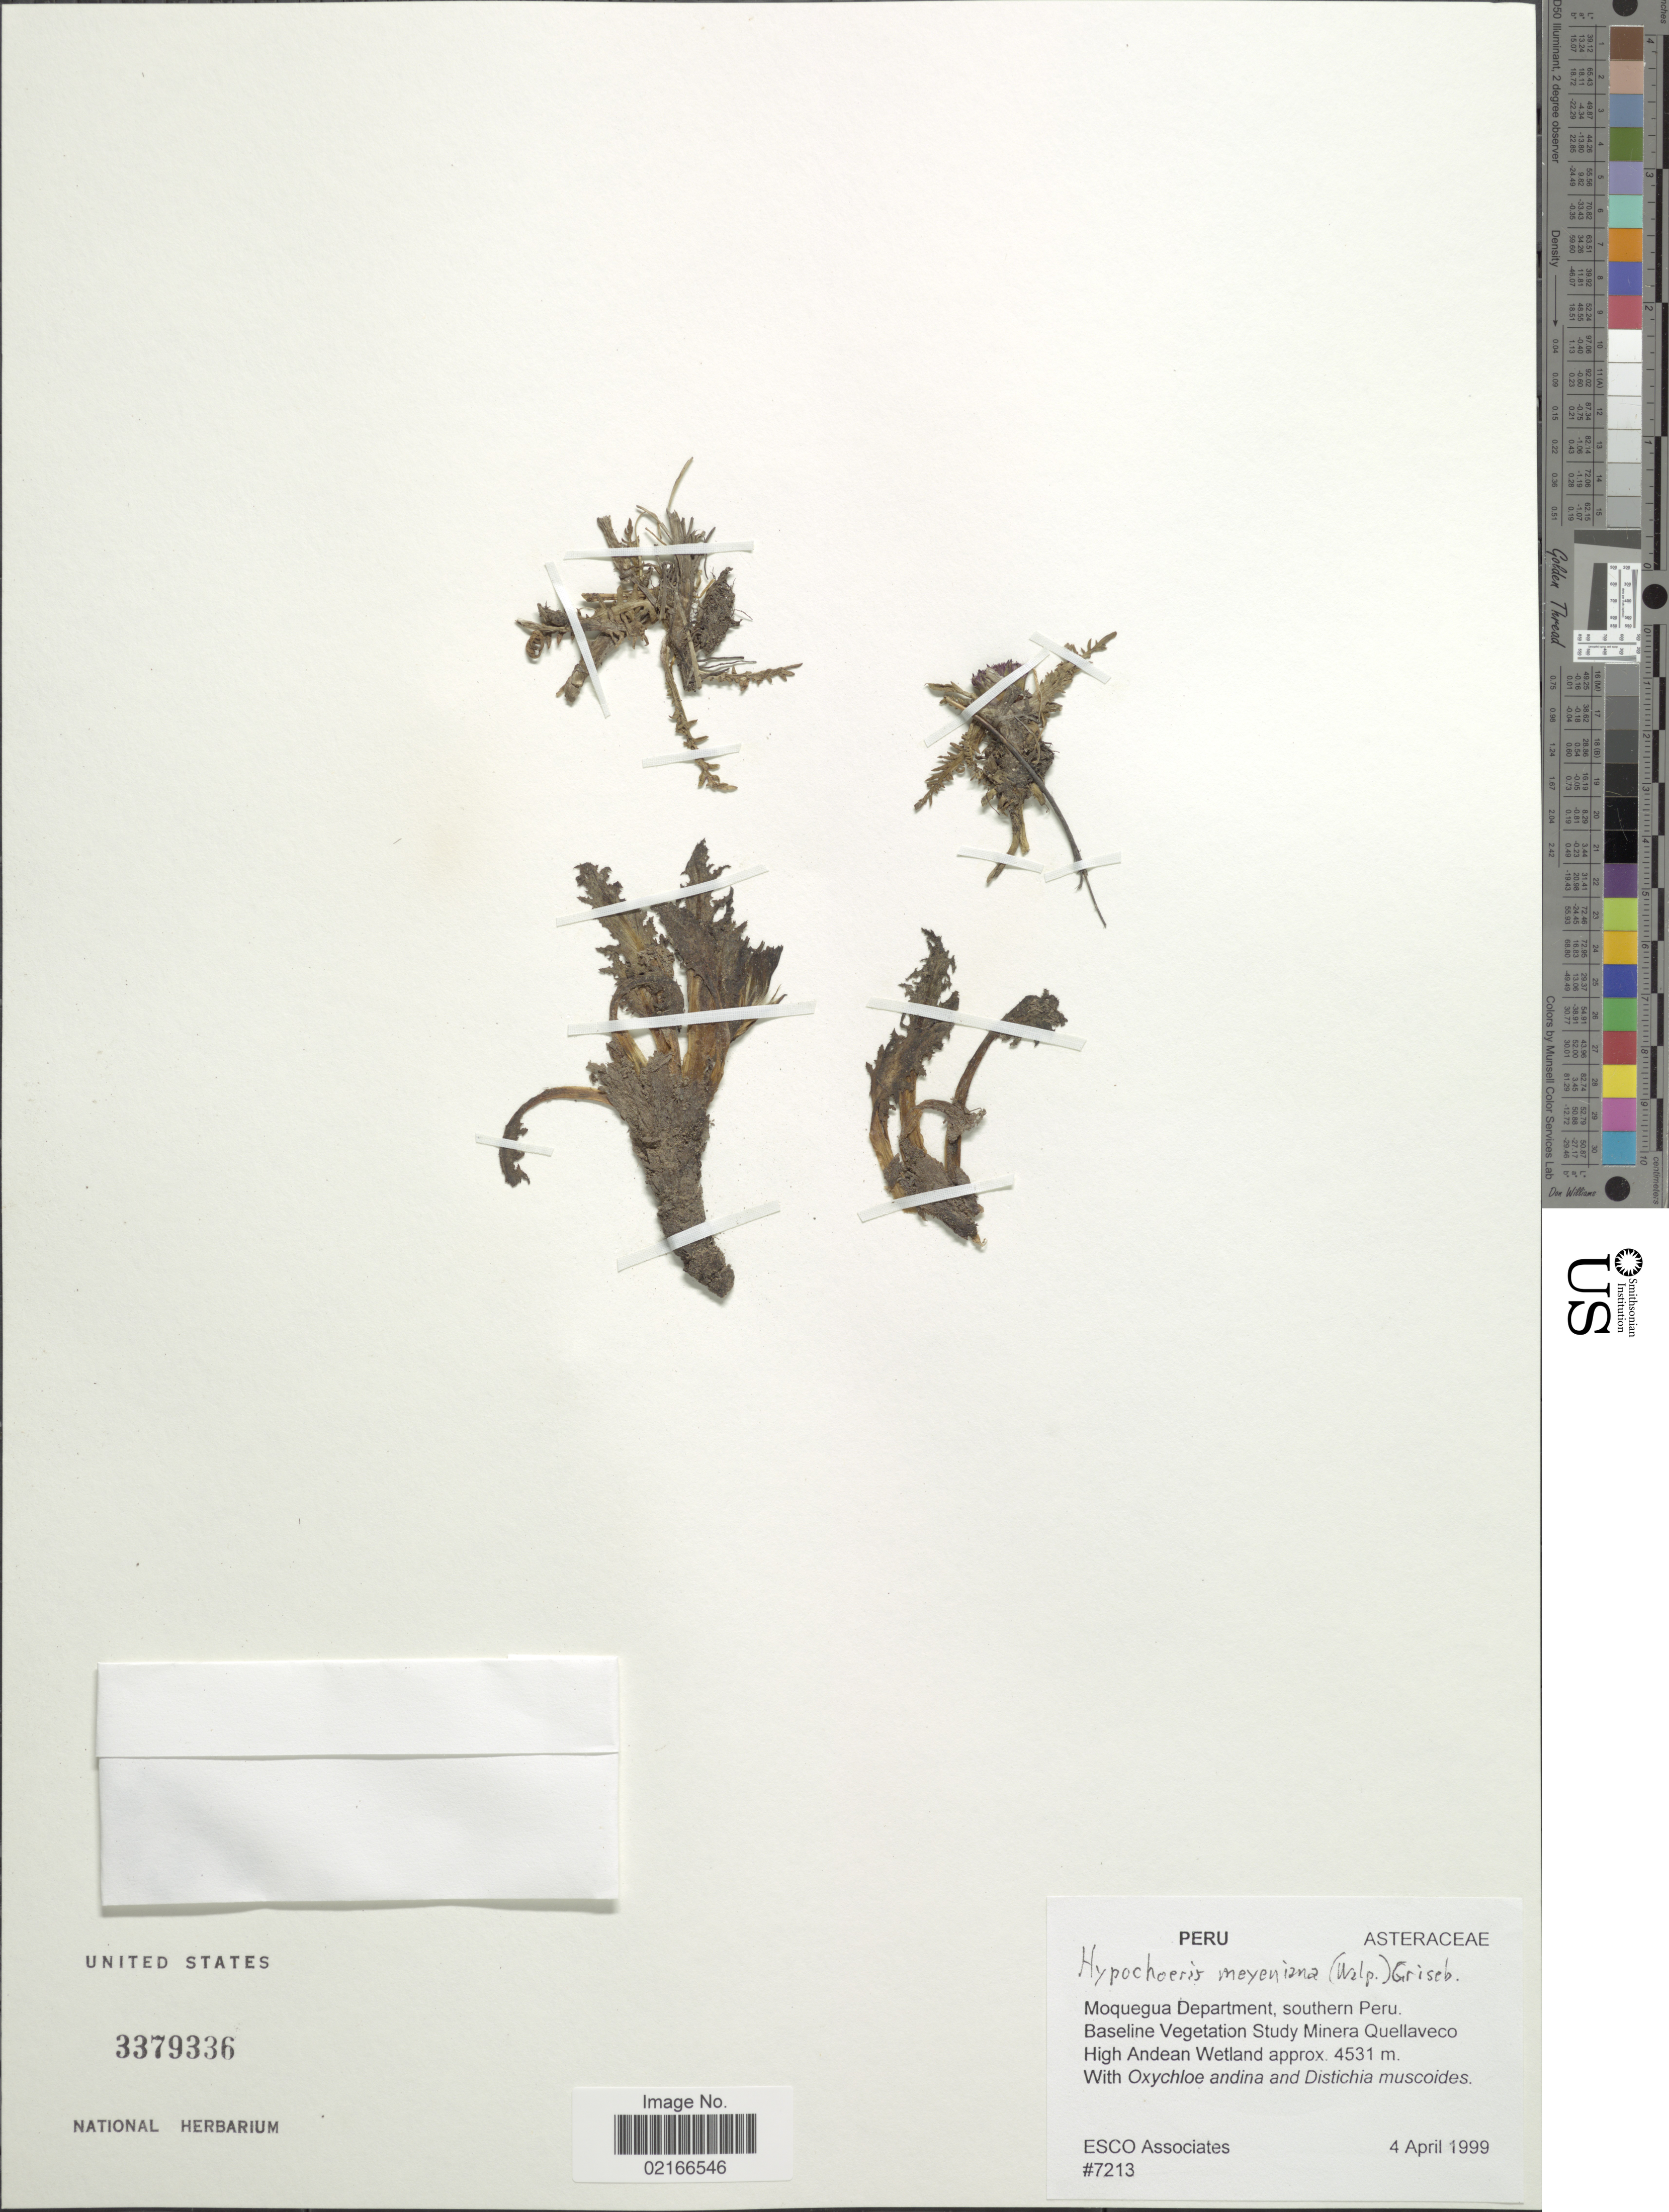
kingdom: Plantae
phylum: Tracheophyta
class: Magnoliopsida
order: Asterales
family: Asteraceae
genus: Hypochaeris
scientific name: Hypochaeris meyeniana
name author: (Walp.) Benth. & Hook. f. ex Griseb.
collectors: ESCO Associates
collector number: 7213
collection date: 1999-04-04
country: Peru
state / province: Moquegua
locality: Southern Peru. Minera Quellaveco High Andean Wetland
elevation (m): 4531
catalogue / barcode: US 3379336